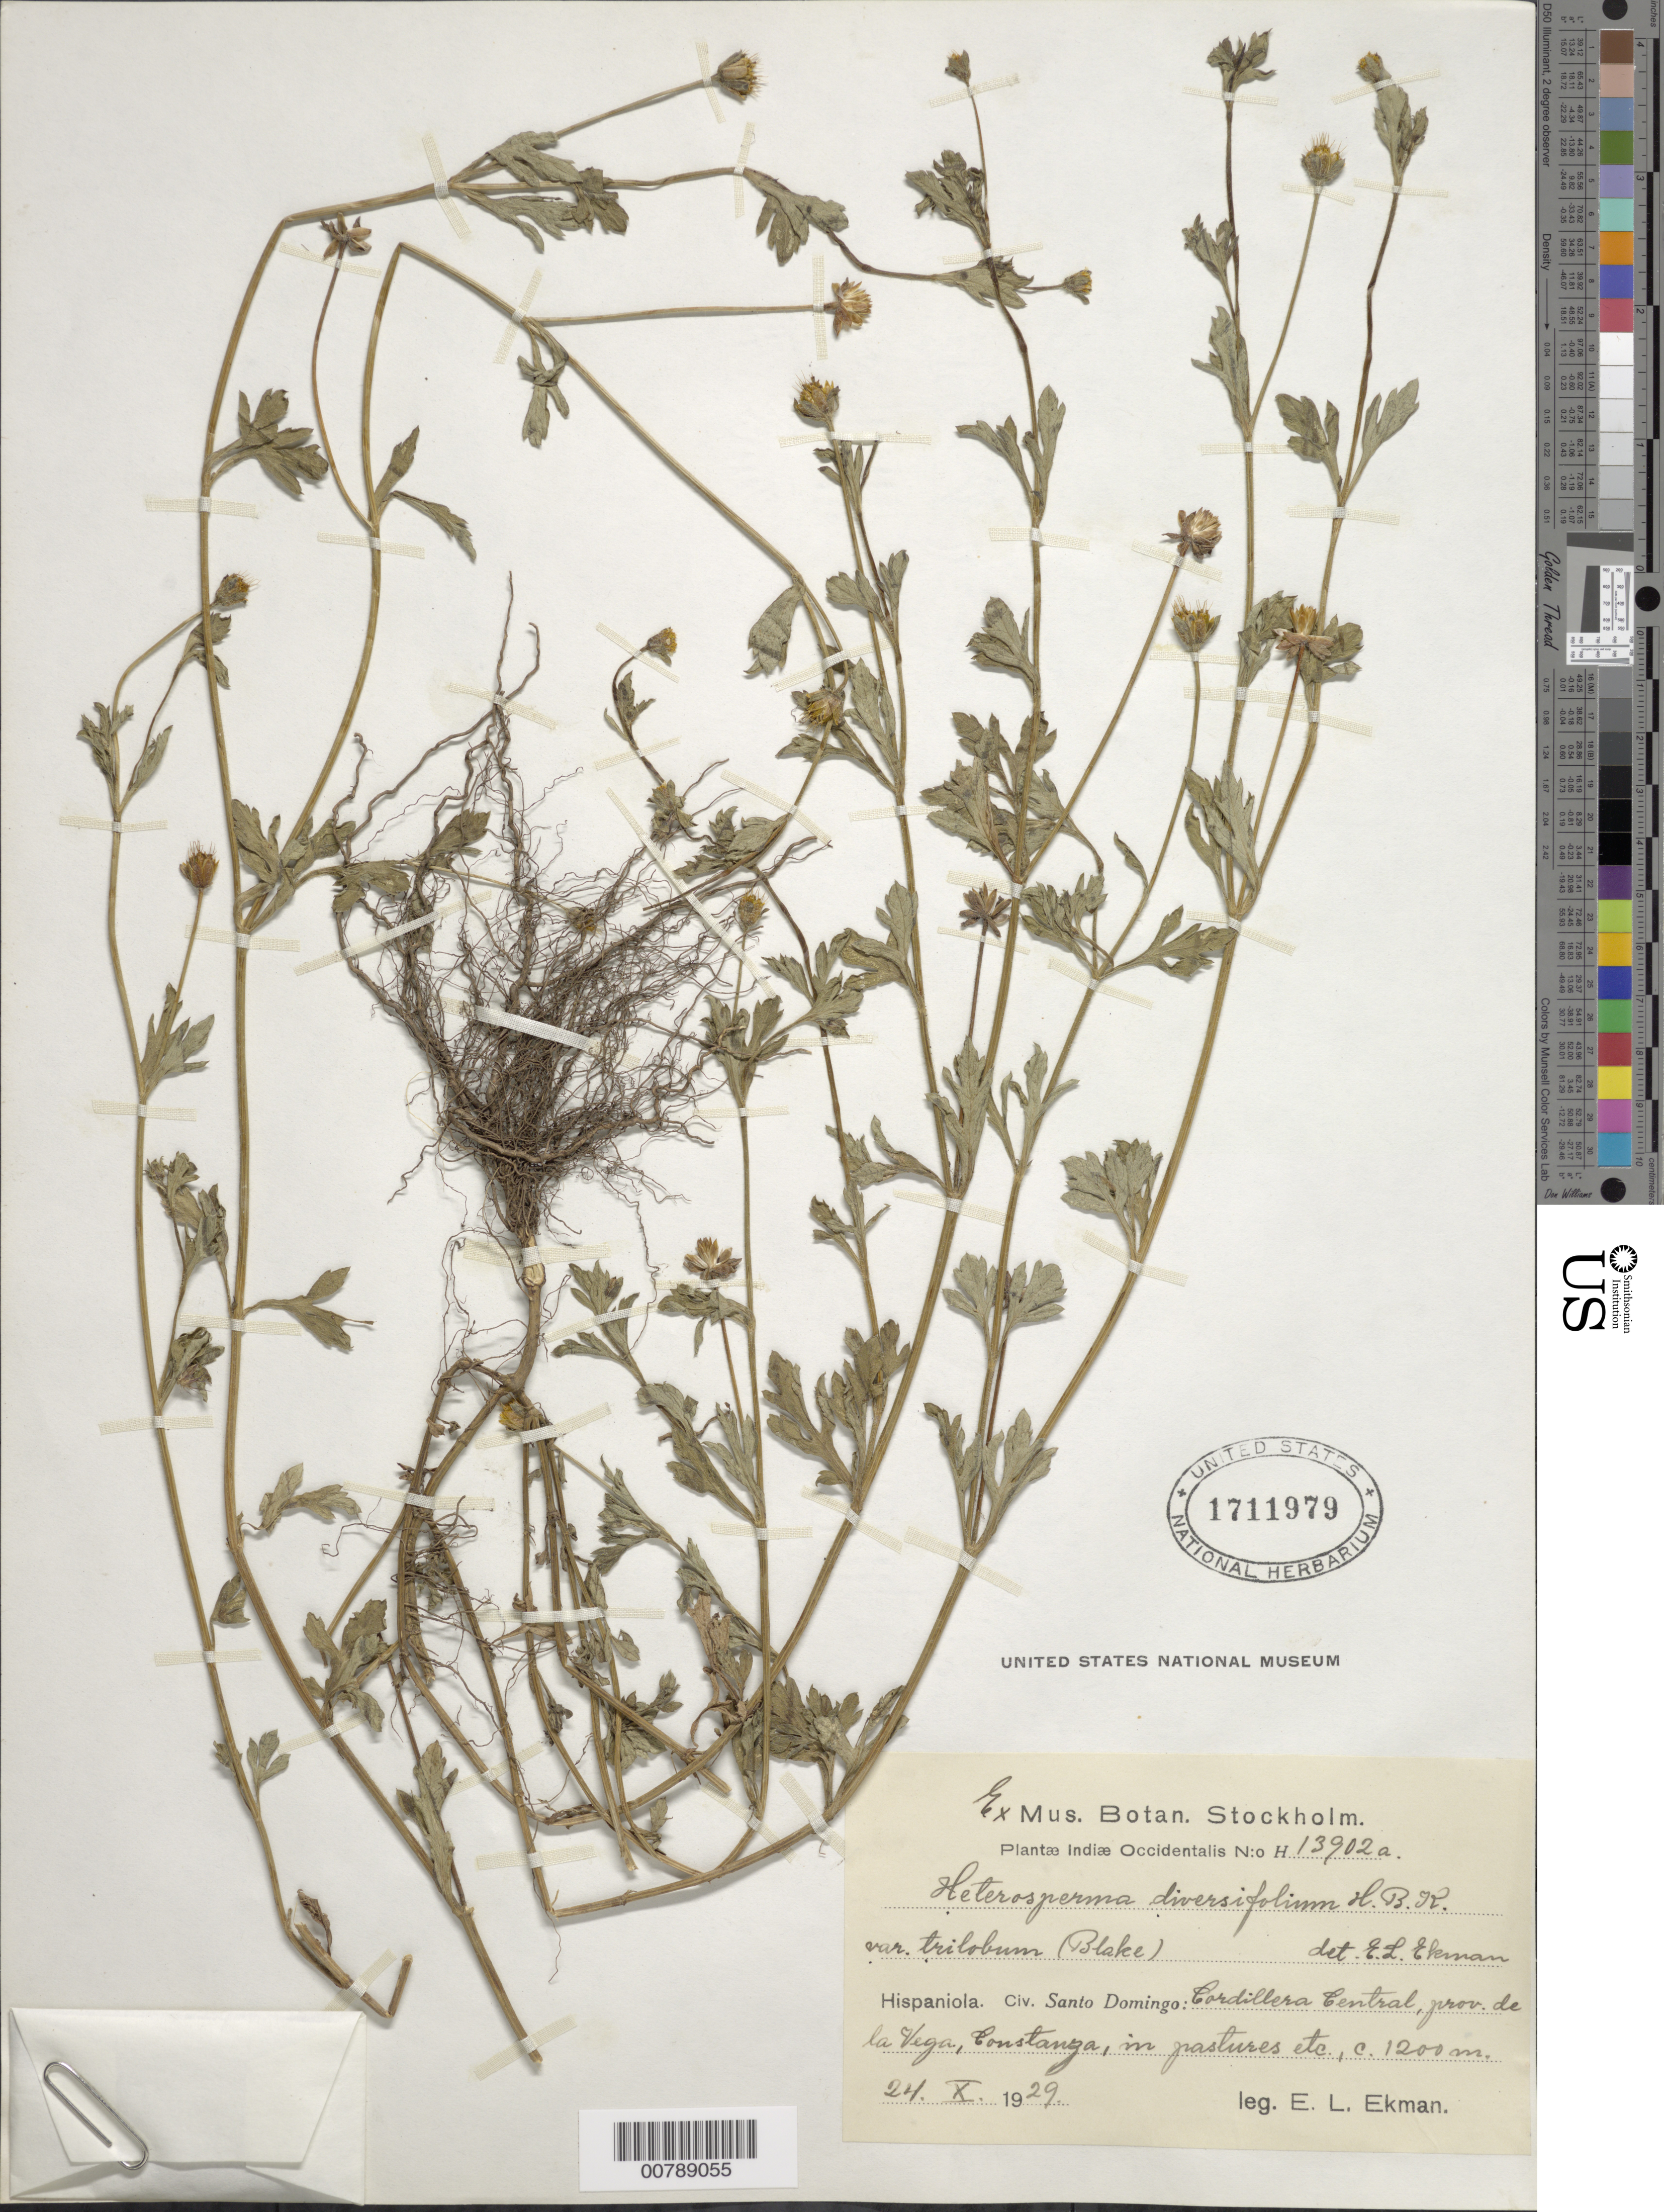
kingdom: Plantae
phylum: Tracheophyta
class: Magnoliopsida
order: Asterales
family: Asteraceae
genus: Heterosperma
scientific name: Heterosperma diversifolium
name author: Kunth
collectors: E. L. Ekman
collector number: H 13902a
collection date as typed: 24 Oct 1929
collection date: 1929-10-24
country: Dominican Republic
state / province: La Vega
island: Hispaniola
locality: Cordillera Central, provincia de la Vega, Constanza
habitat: In pastures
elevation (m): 1200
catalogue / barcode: US 1711979